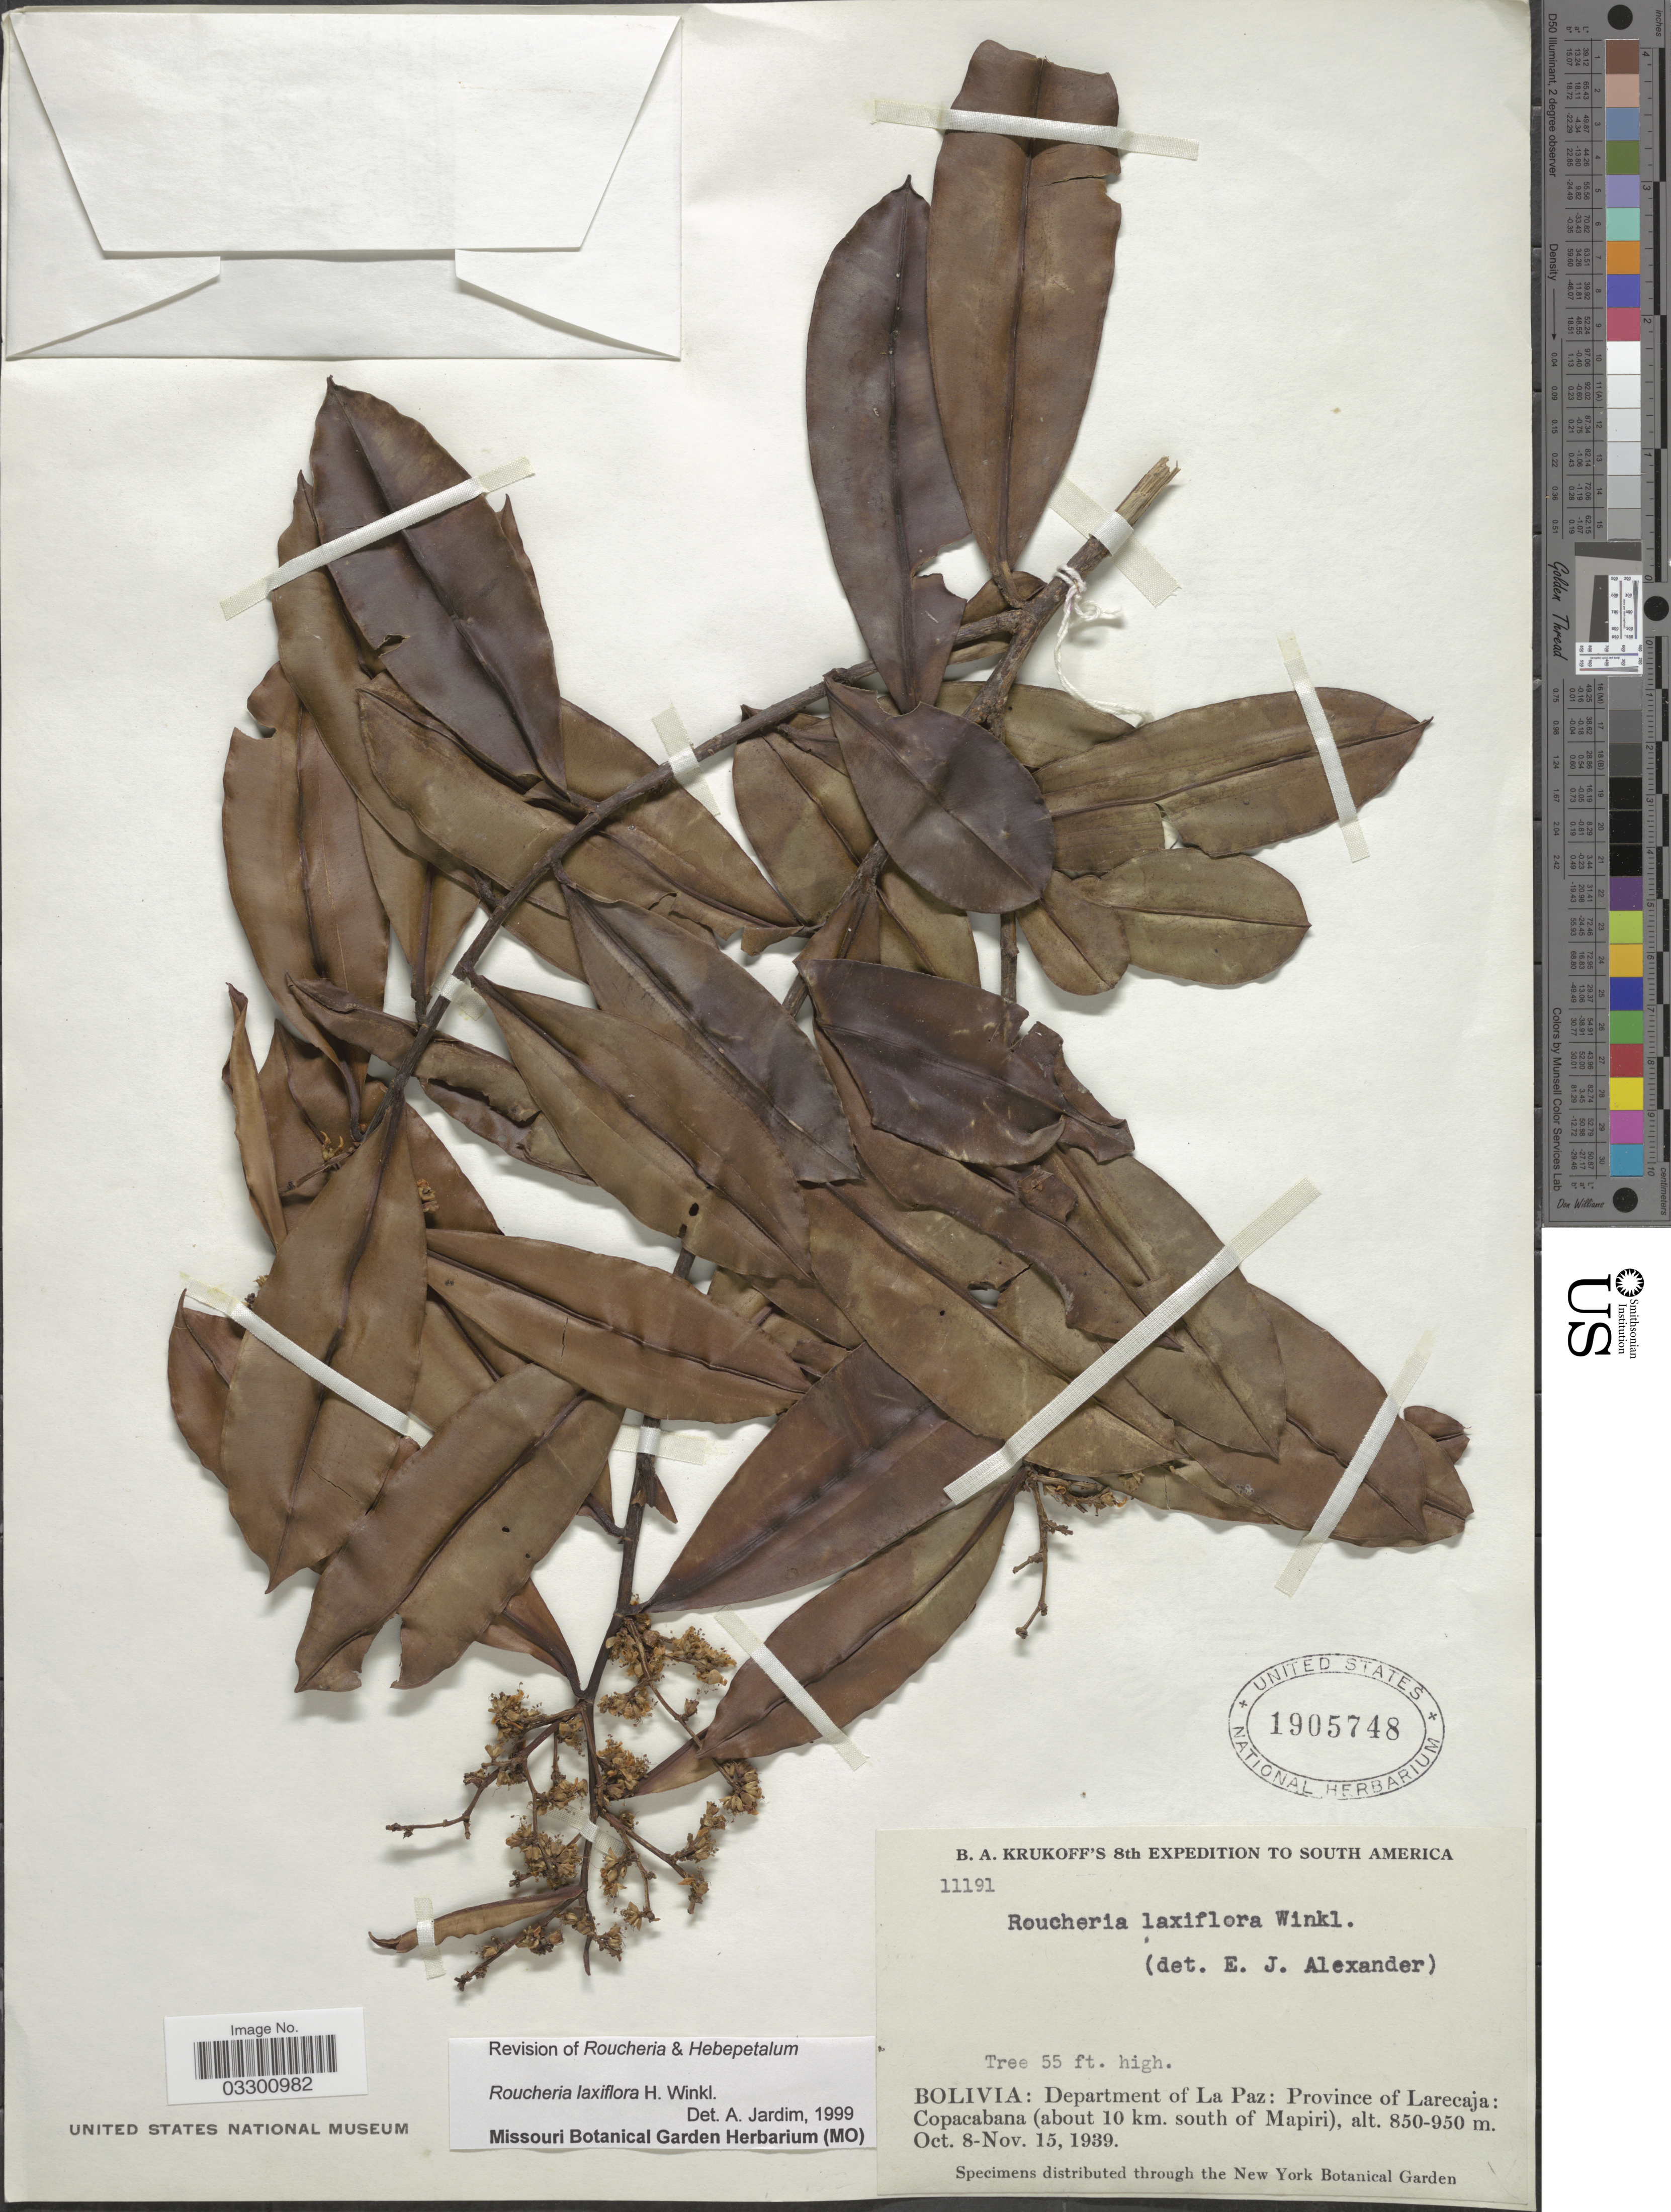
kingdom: Plantae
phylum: Tracheophyta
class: Magnoliopsida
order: Malpighiales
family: Linaceae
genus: Roucheria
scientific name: Roucheria laxiflora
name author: H. Winkl.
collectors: B. A. Krukoff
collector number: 11191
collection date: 1939-10-08/1939-11-15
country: Bolivia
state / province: La Paz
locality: Department of La Paz: Province of Larecaja: Copacabana (about 10 km. south of Mapiri).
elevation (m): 850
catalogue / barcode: US 1905748